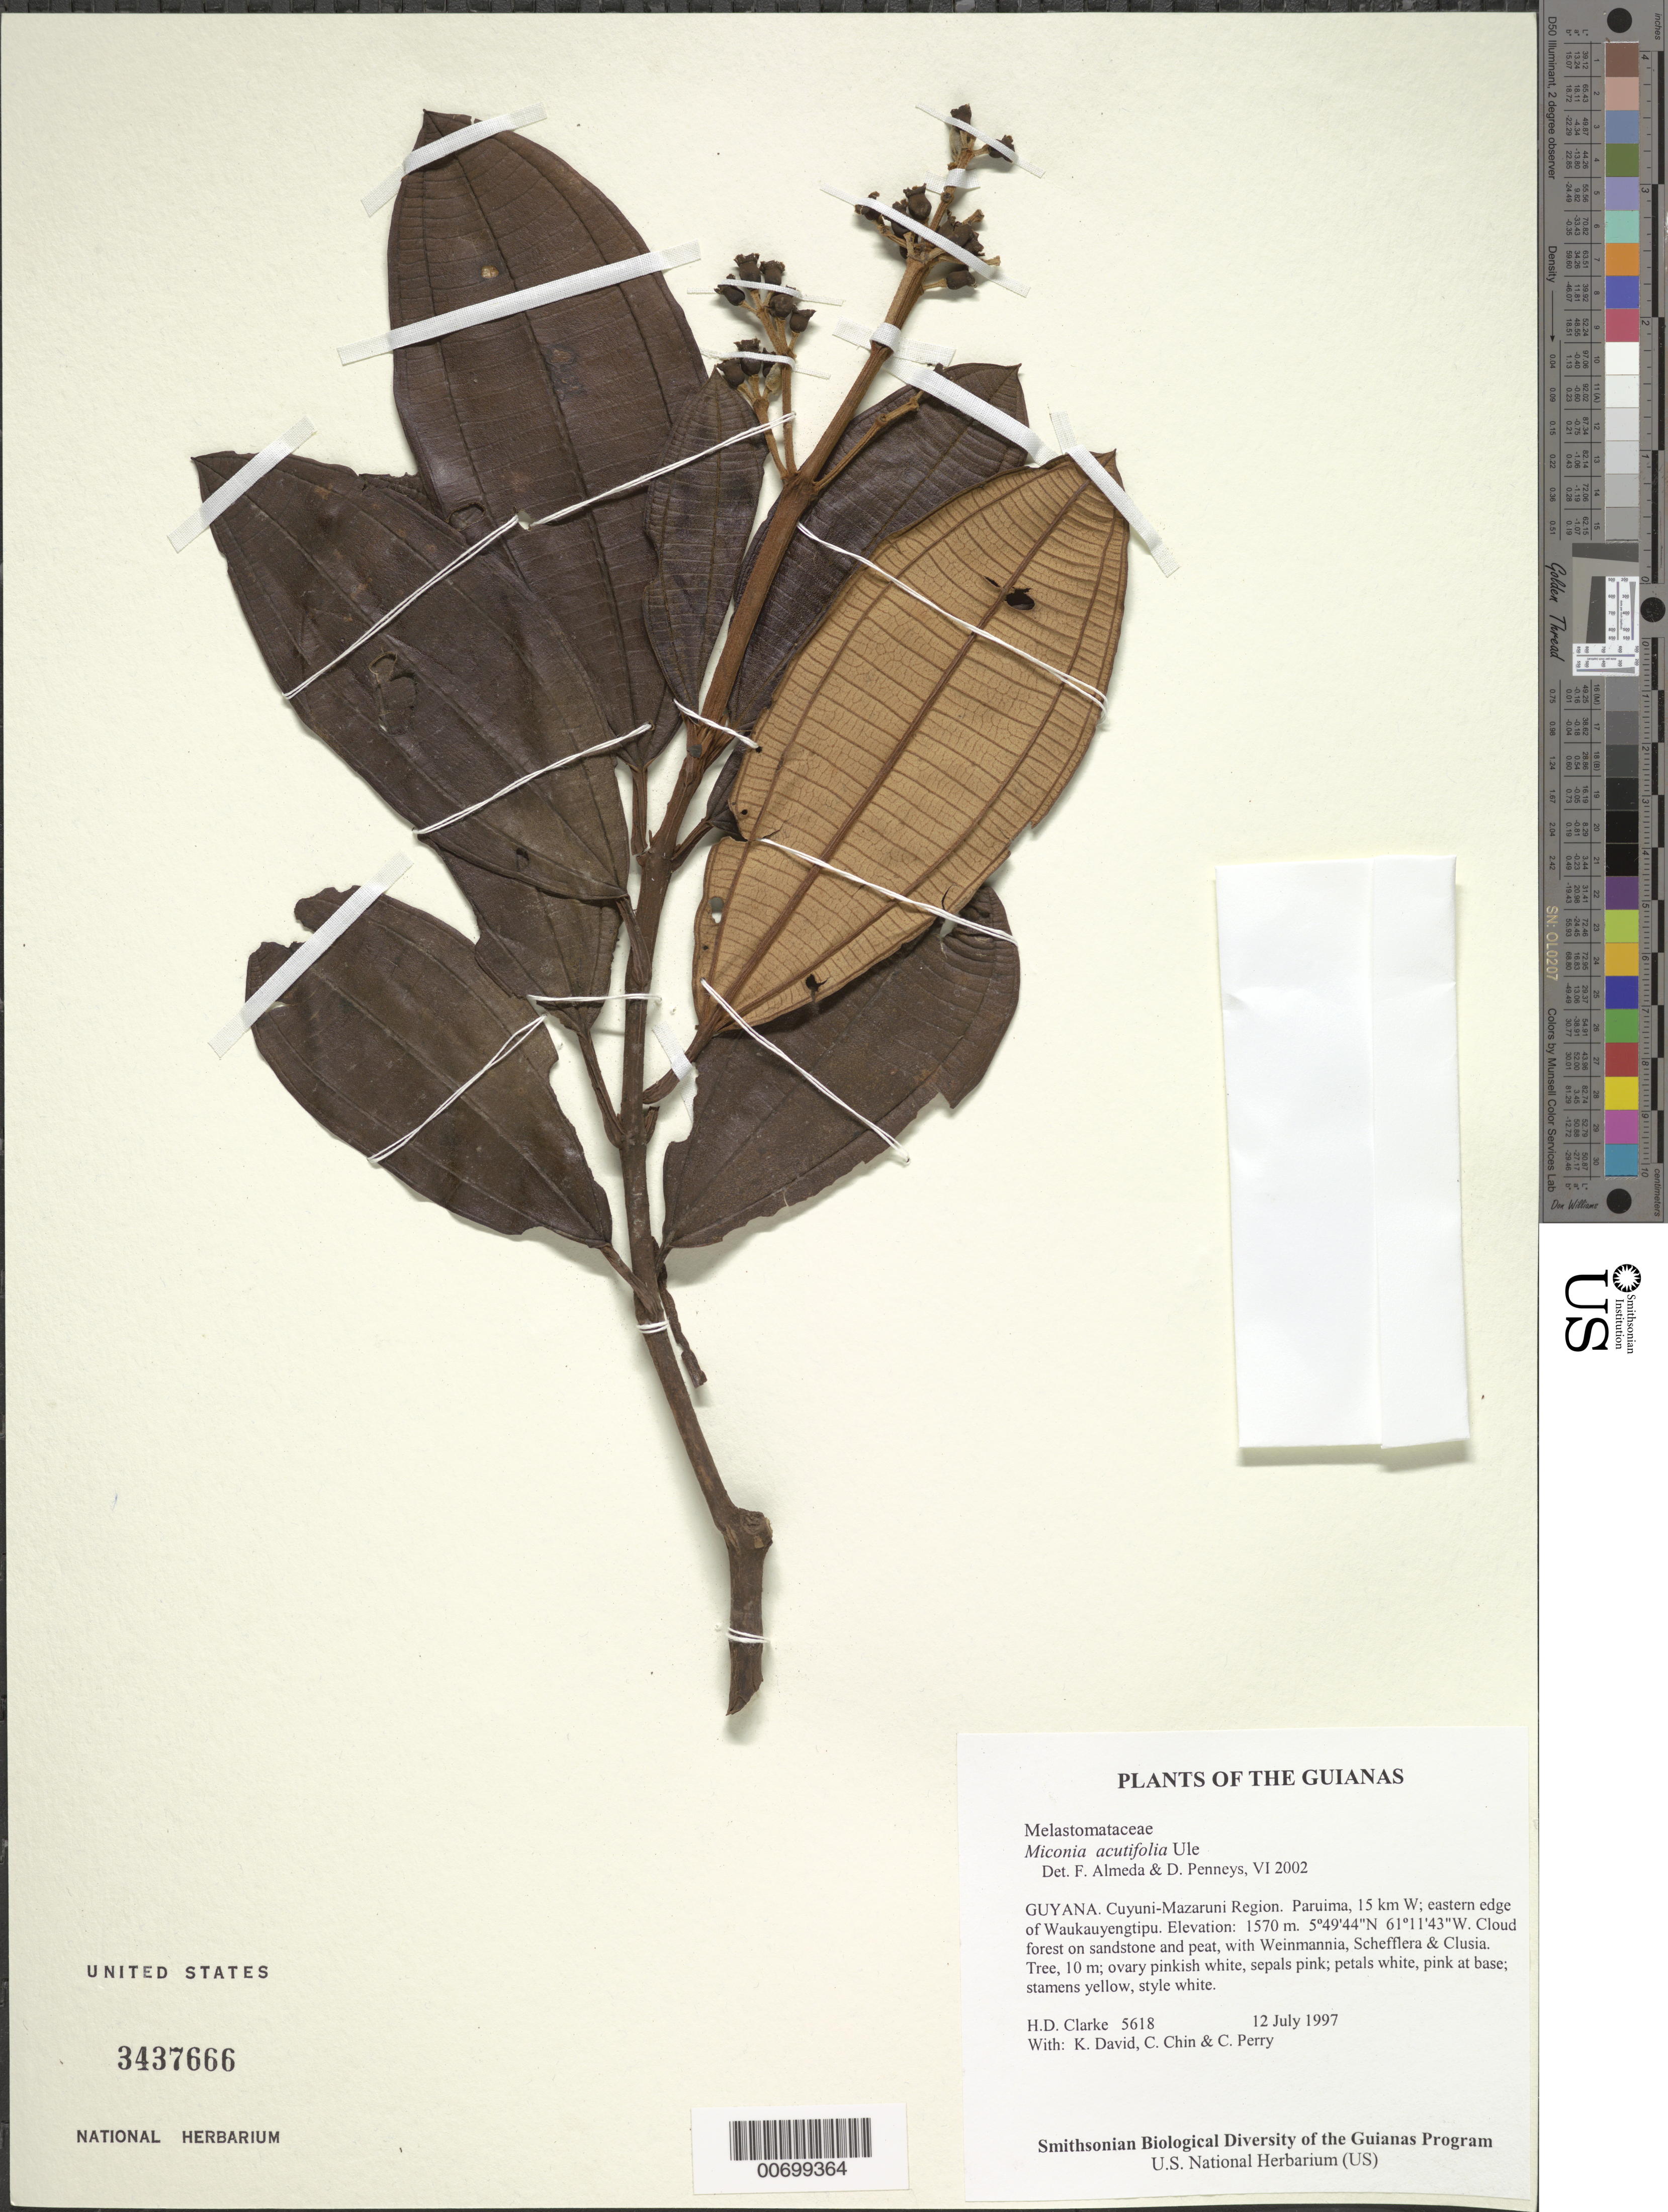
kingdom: Plantae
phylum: Tracheophyta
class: Magnoliopsida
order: Myrtales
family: Melastomataceae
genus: Miconia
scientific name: Miconia acutifolia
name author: Ule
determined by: Almeda, F.; Penneys, D. S.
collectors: H. D. Clarke, K. David, C. Chin & C. Perry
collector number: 5618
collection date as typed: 12 July 1997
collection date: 1997-07-12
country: Guyana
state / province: Cuyuni-Mazaruni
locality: Paruima, 15 km W; eastern edge of Waukauyengtipu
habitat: Cloud forest on sandstone and peat, with Weinmannia, Schefflera & Clusia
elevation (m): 1570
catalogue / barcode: US 3437666